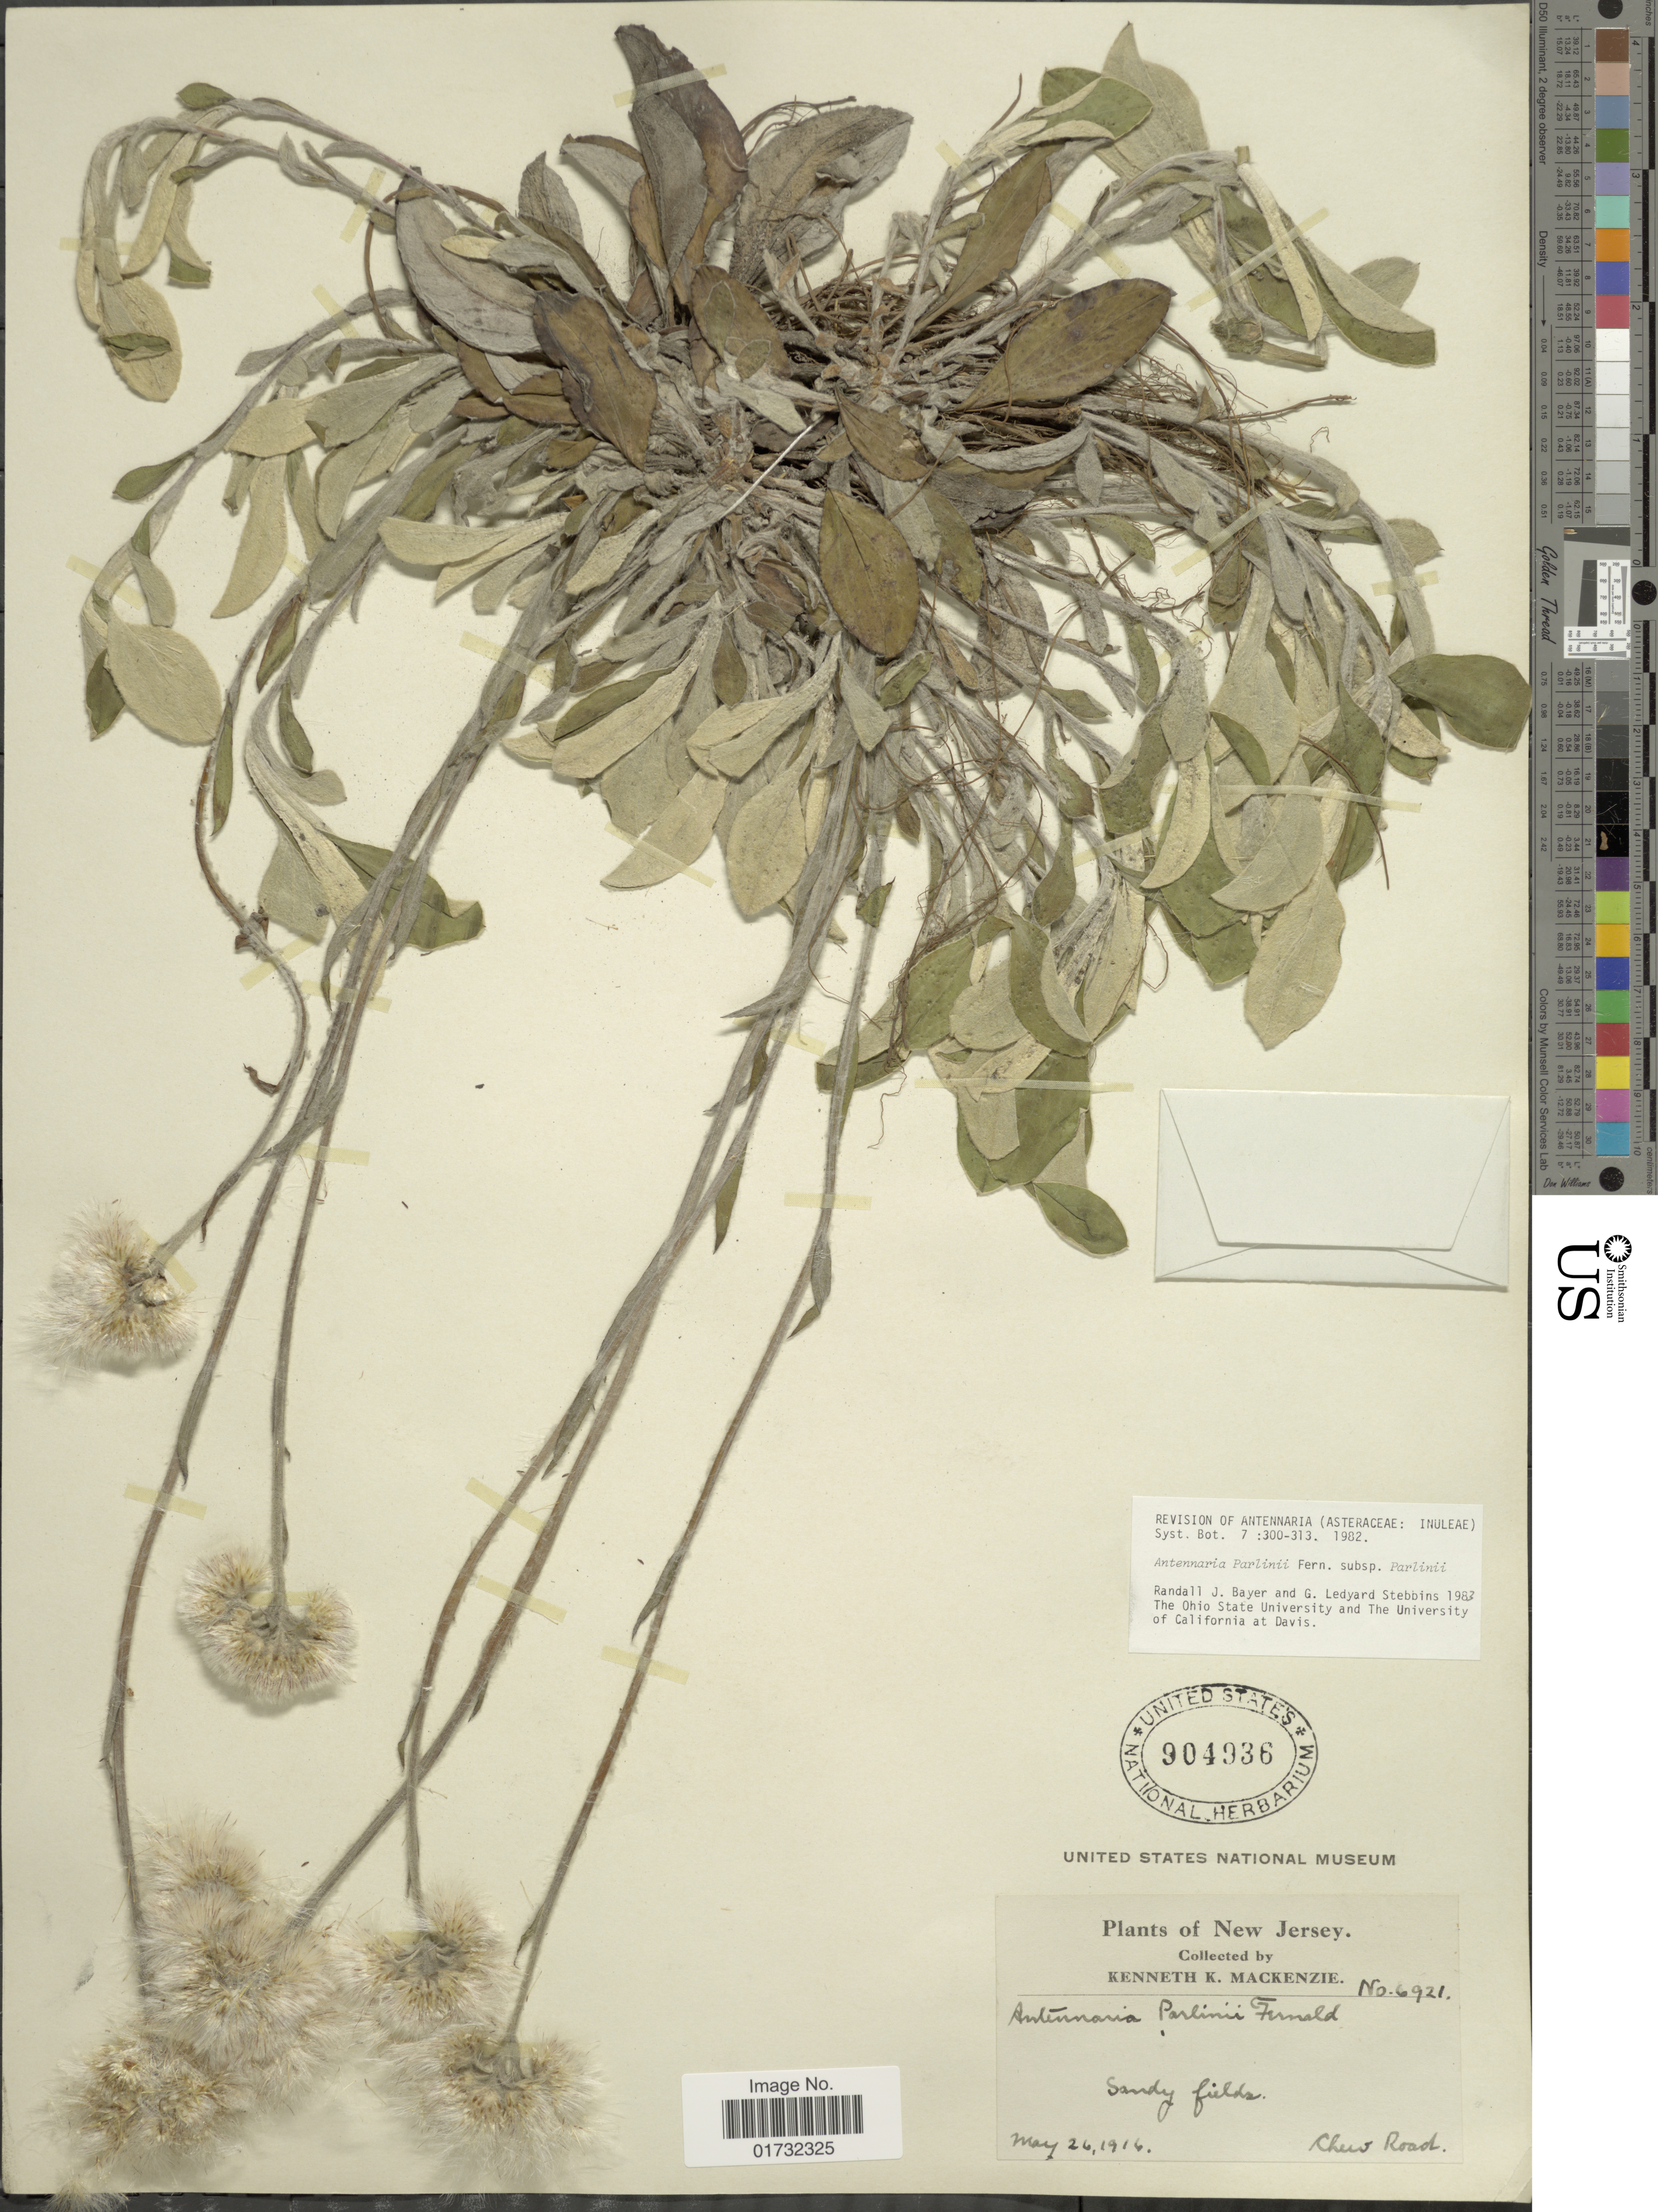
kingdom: Plantae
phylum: Tracheophyta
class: Magnoliopsida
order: Asterales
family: Asteraceae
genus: Antennaria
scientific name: Antennaria parlinii subsp. parlinii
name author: Fernald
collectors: K. K. Mackenzie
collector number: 6921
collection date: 1916-05-26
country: United States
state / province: New Jersey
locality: Chew Road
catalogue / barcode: US 904936